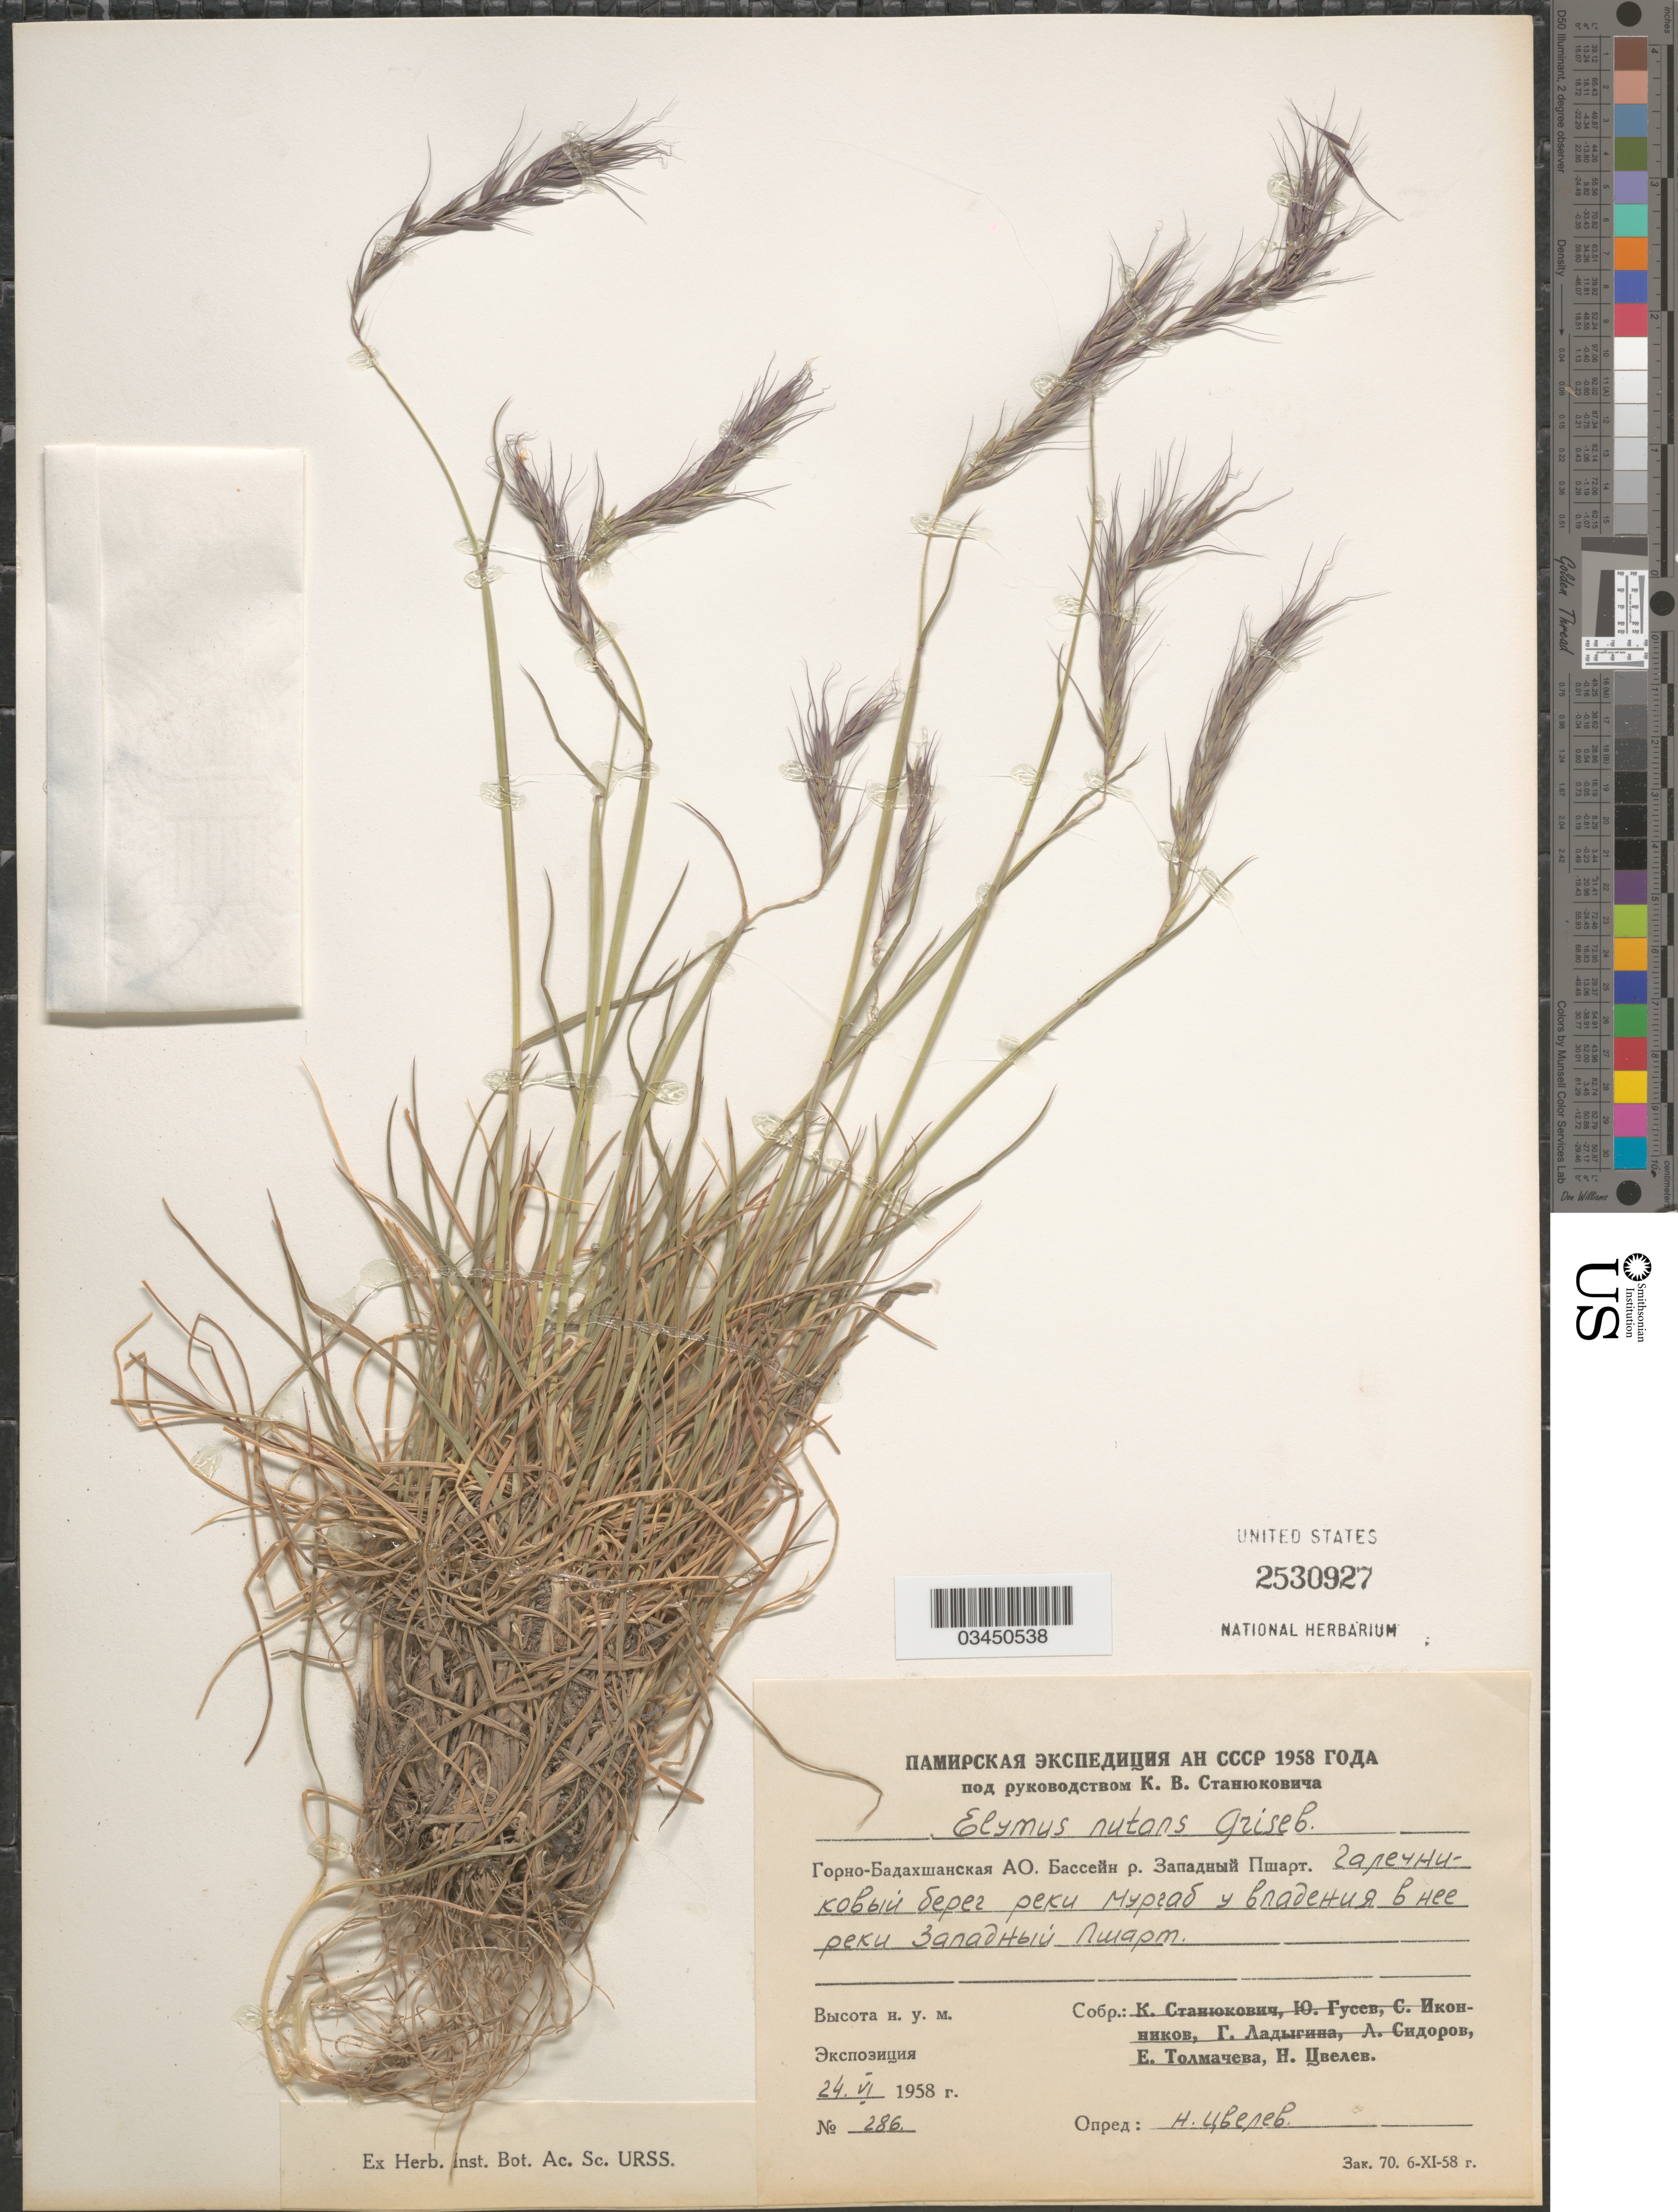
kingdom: Plantae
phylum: Tracheophyta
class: Liliopsida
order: Poales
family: Poaceae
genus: Elymus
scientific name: Elymus nutans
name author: Griseb.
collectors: N. Tsvelev & et al.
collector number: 286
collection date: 1958-06-24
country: Tajikistan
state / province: Gorno-Badakhstan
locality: Shore of river Murghob near confluence with river Psharti Gharbí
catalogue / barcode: US 2530927